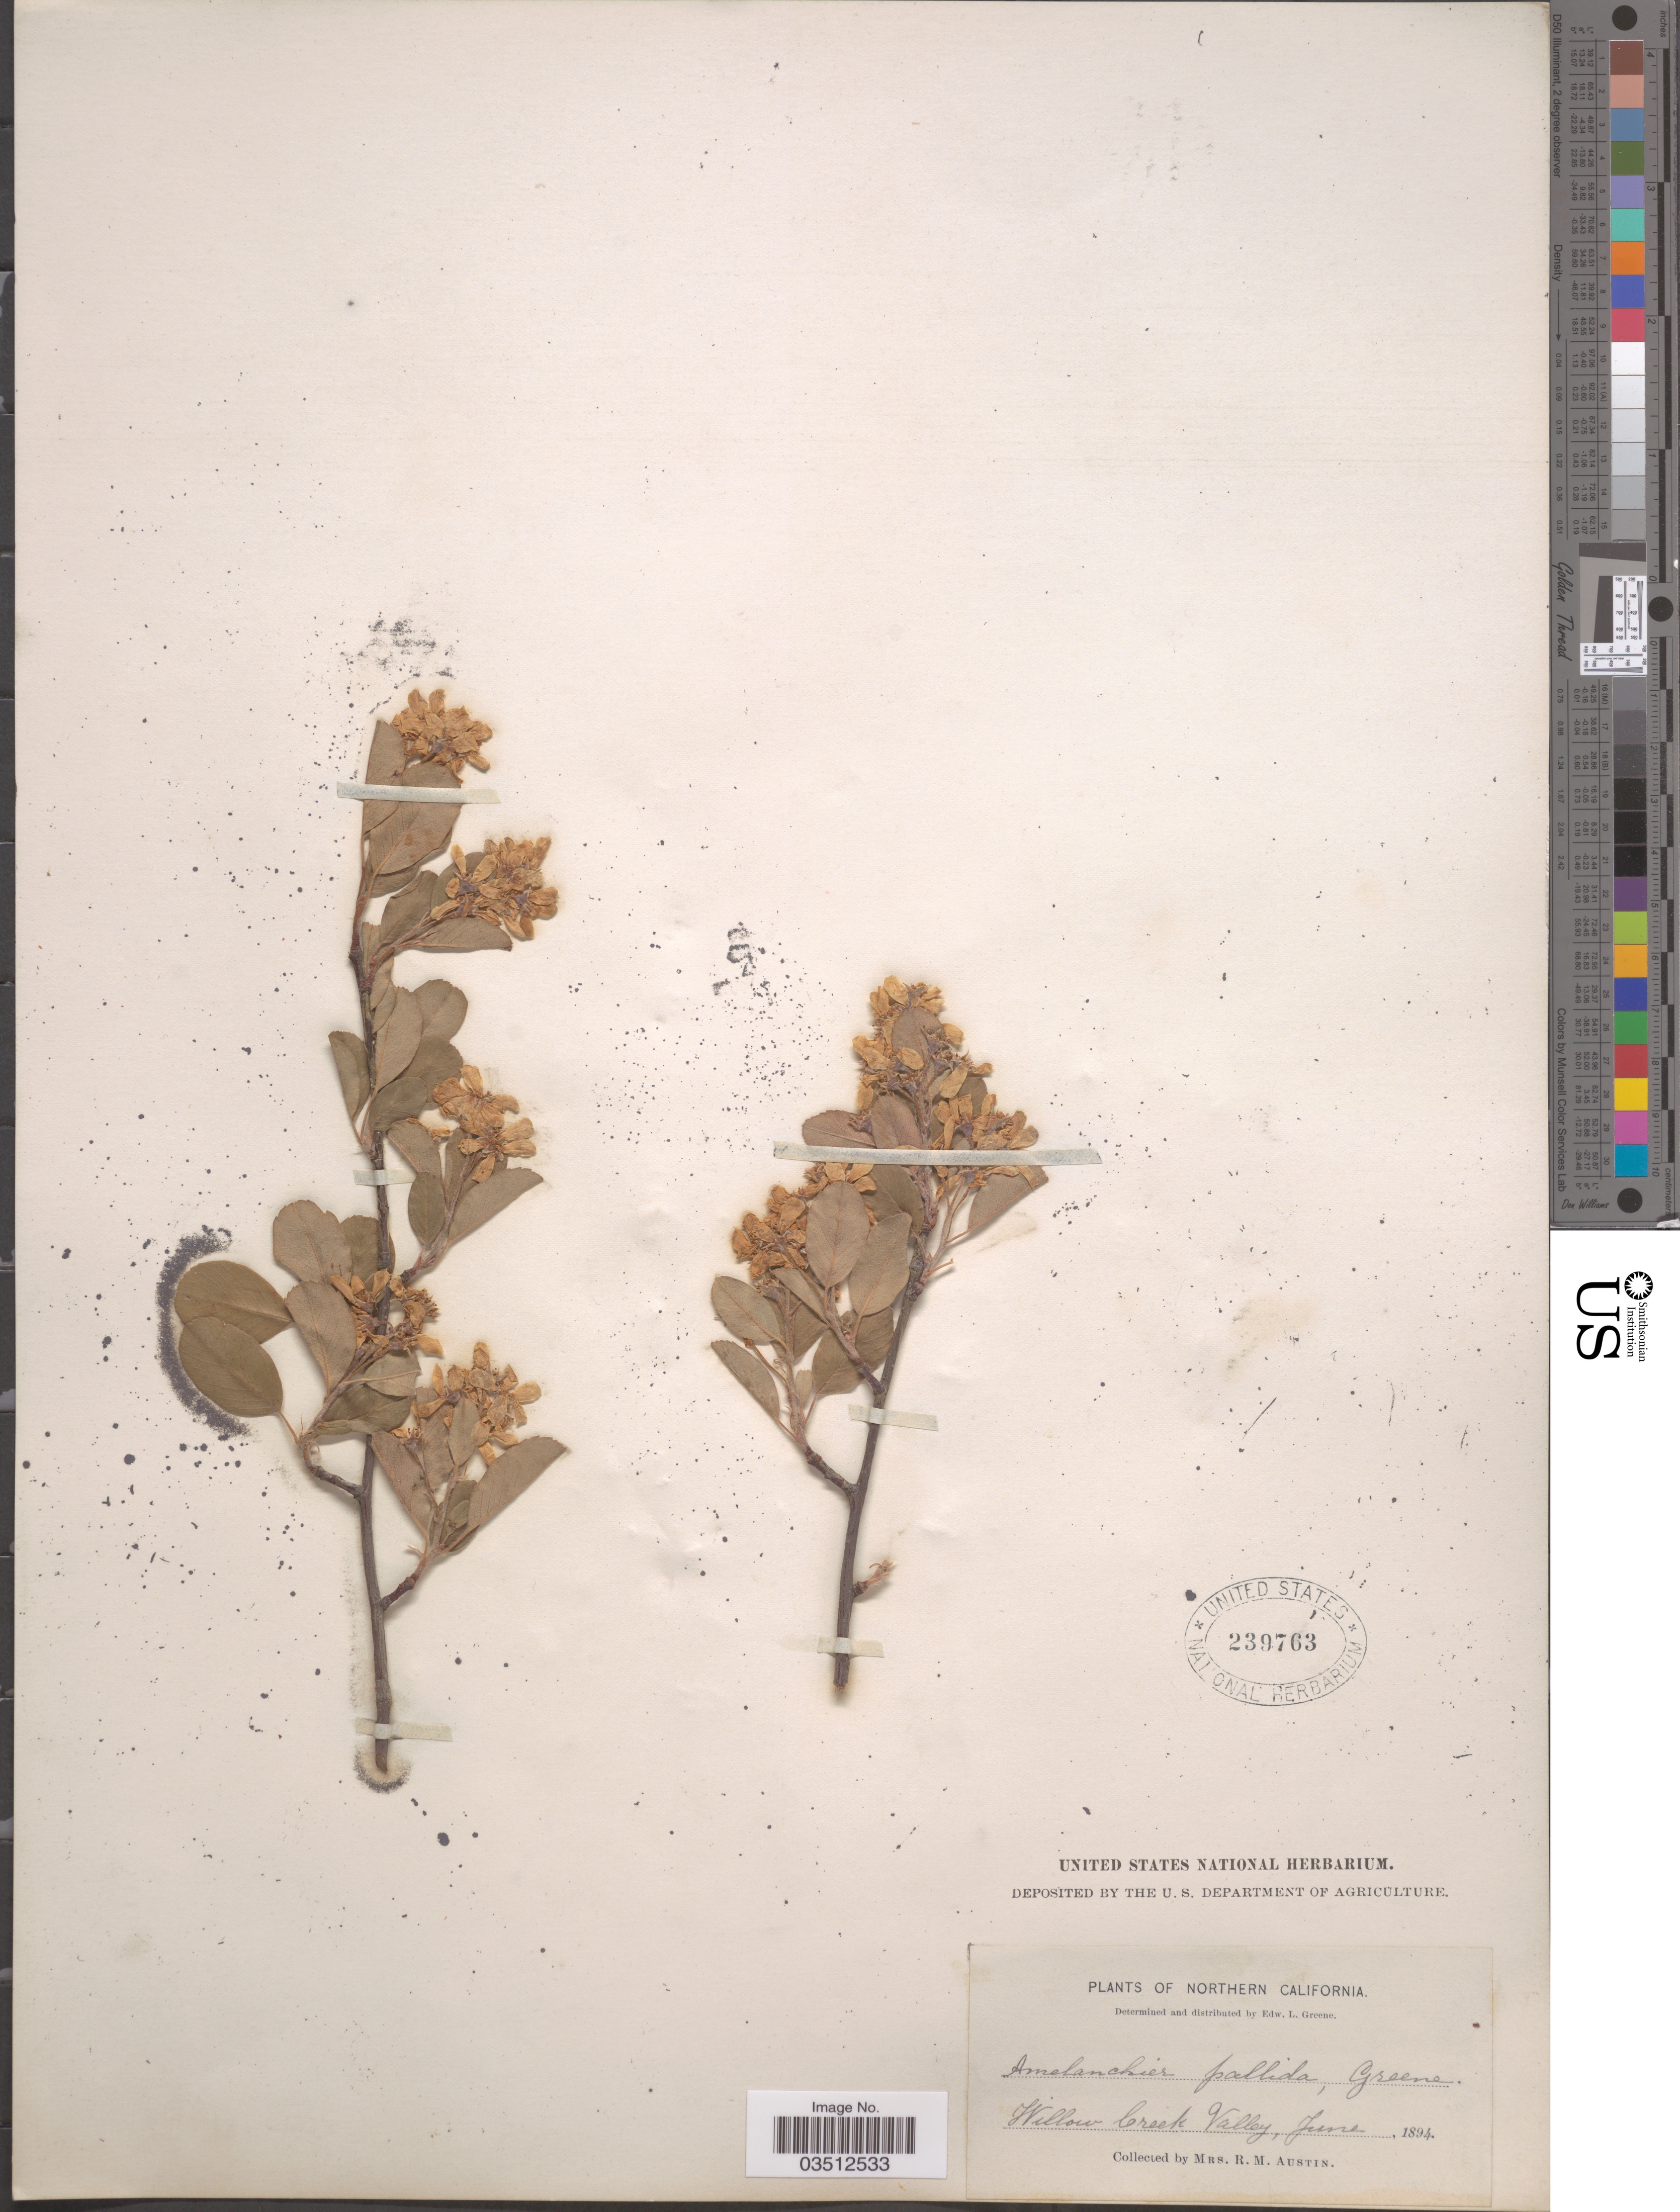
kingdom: Plantae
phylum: Tracheophyta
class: Magnoliopsida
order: Rosales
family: Rosaceae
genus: Amelanchier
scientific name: Amelanchier pallida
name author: Greene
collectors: R. Austin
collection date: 1894-06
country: United States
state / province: California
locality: Northern California, Willow Creek Valley.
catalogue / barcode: US 239763